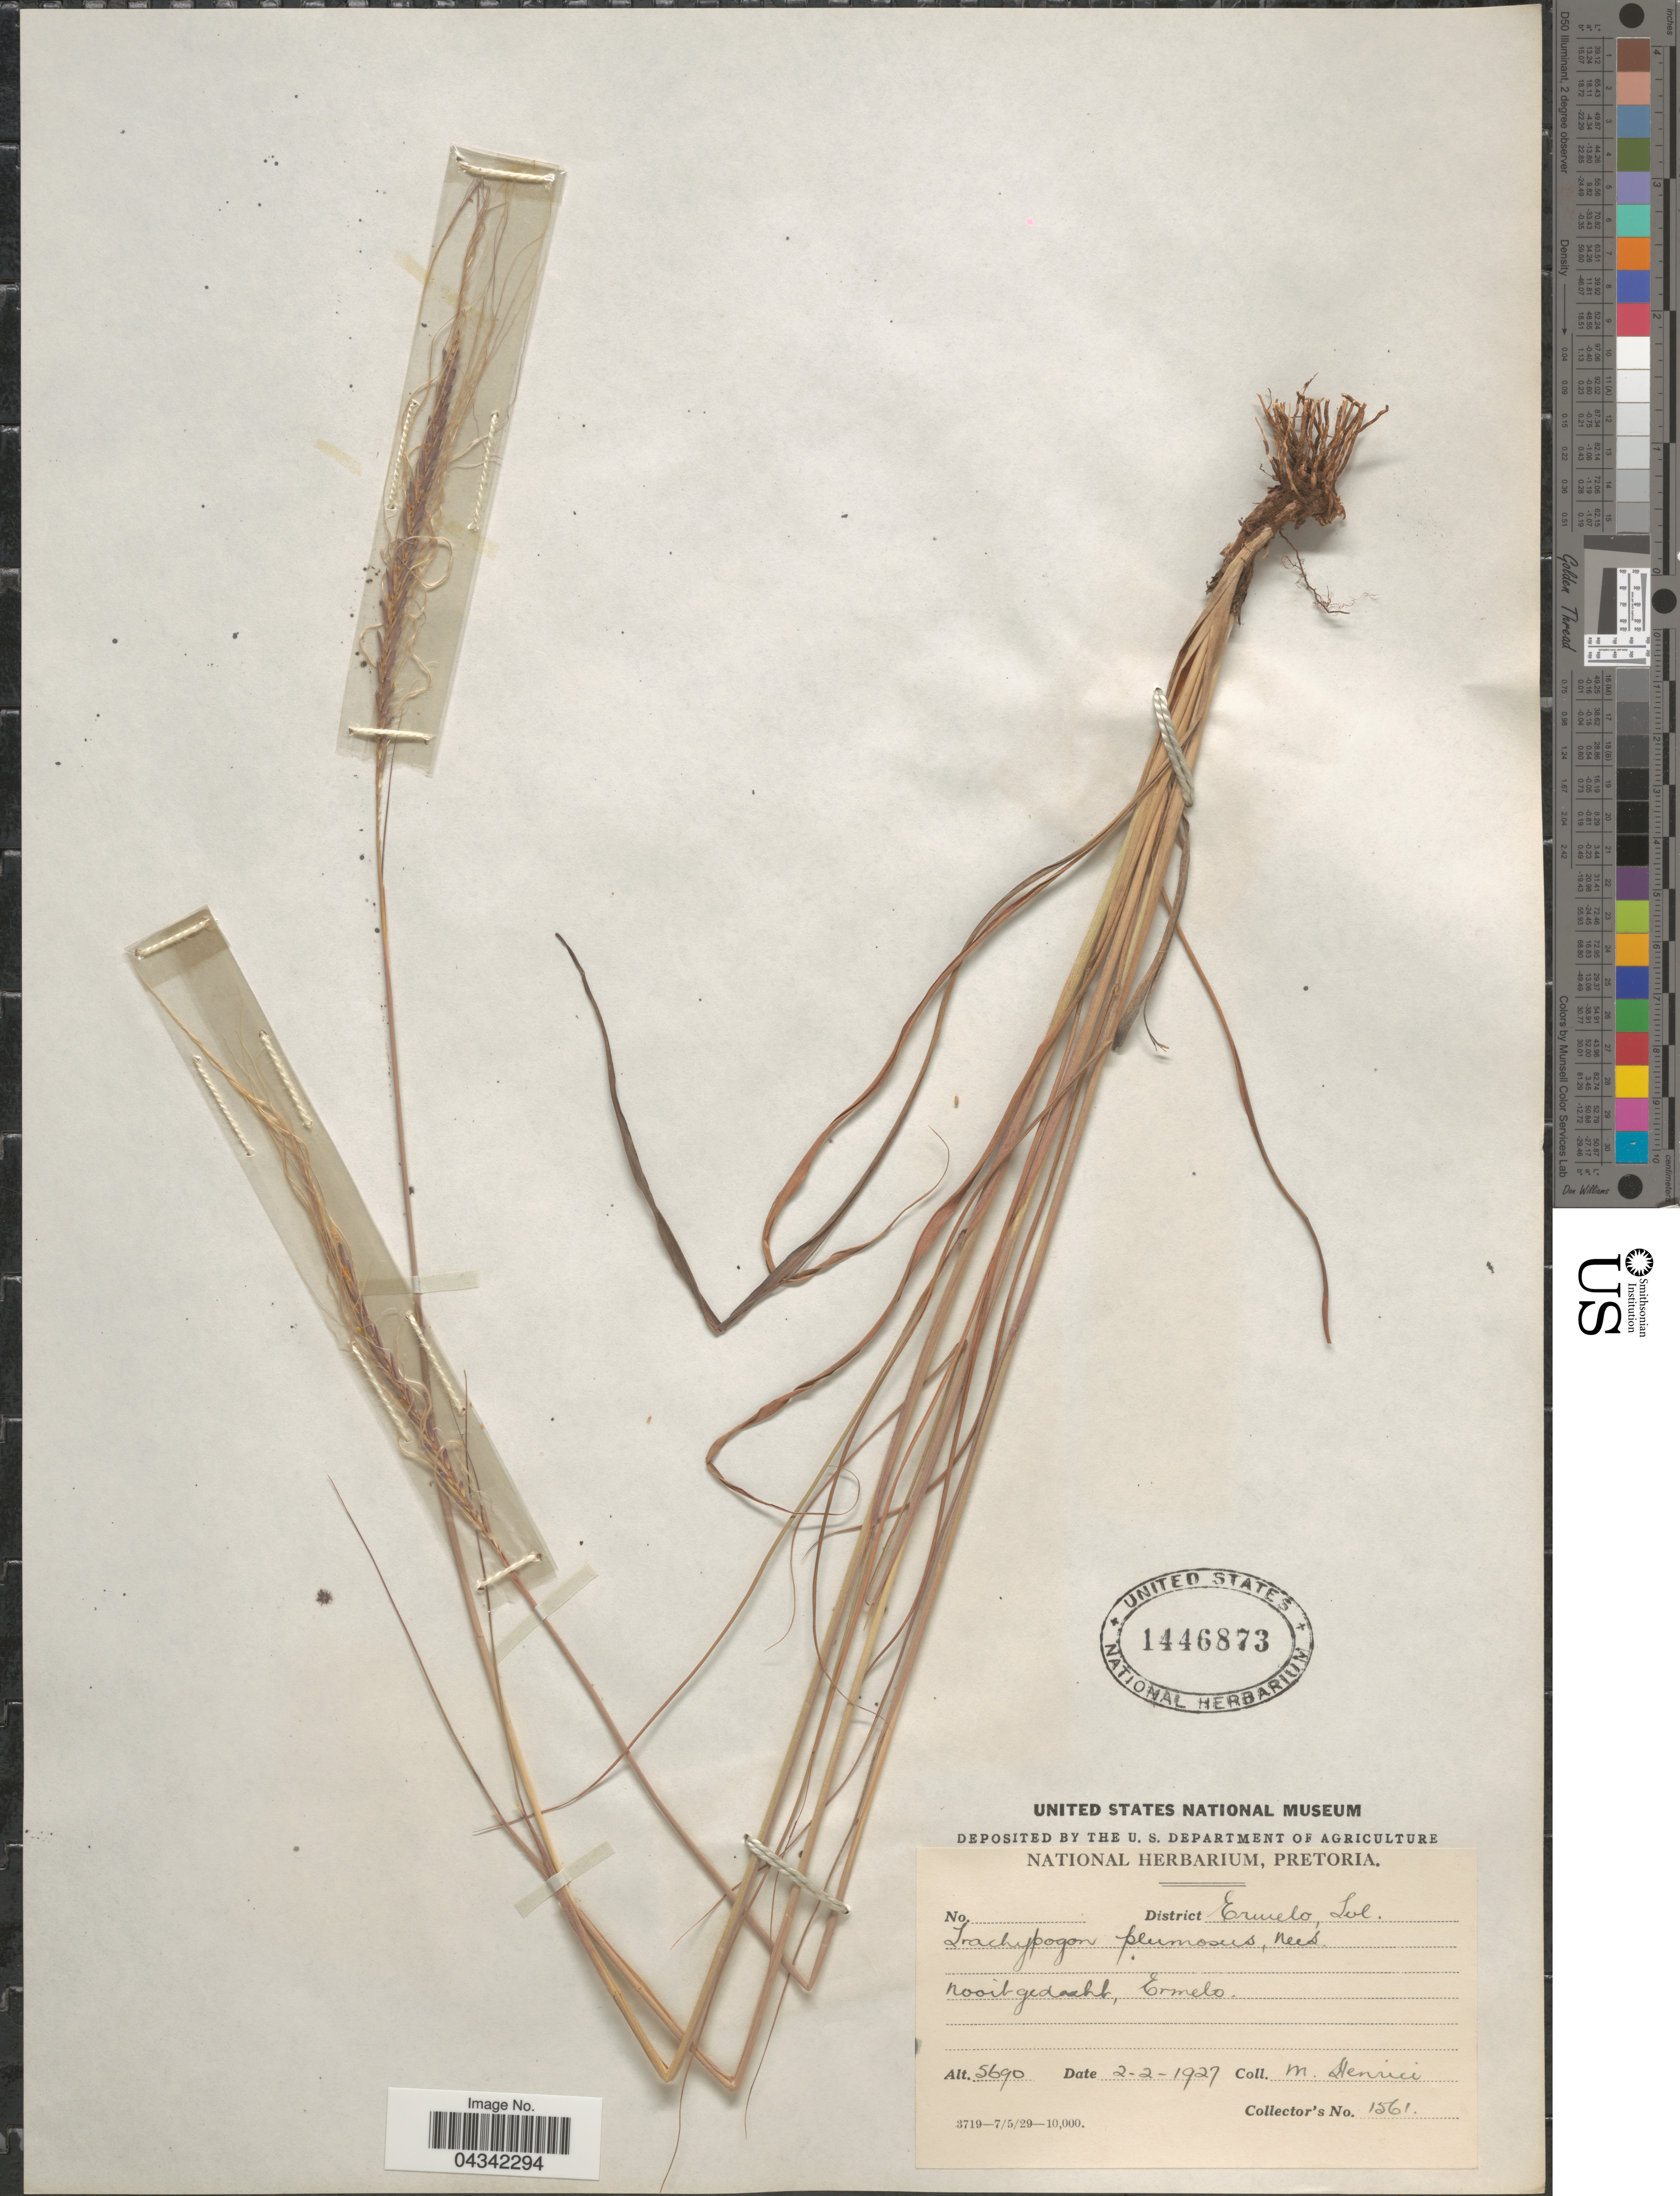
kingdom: Plantae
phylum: Tracheophyta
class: Liliopsida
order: Poales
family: Poaceae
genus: Trachypogon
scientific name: Trachypogon spicatus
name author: (L. f.) Kuntze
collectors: M. Henrici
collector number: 1561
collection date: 1927-02-02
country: South Africa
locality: District Ermelo, Tvl. Nooitgedacht, Ermelo.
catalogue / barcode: US 1446873